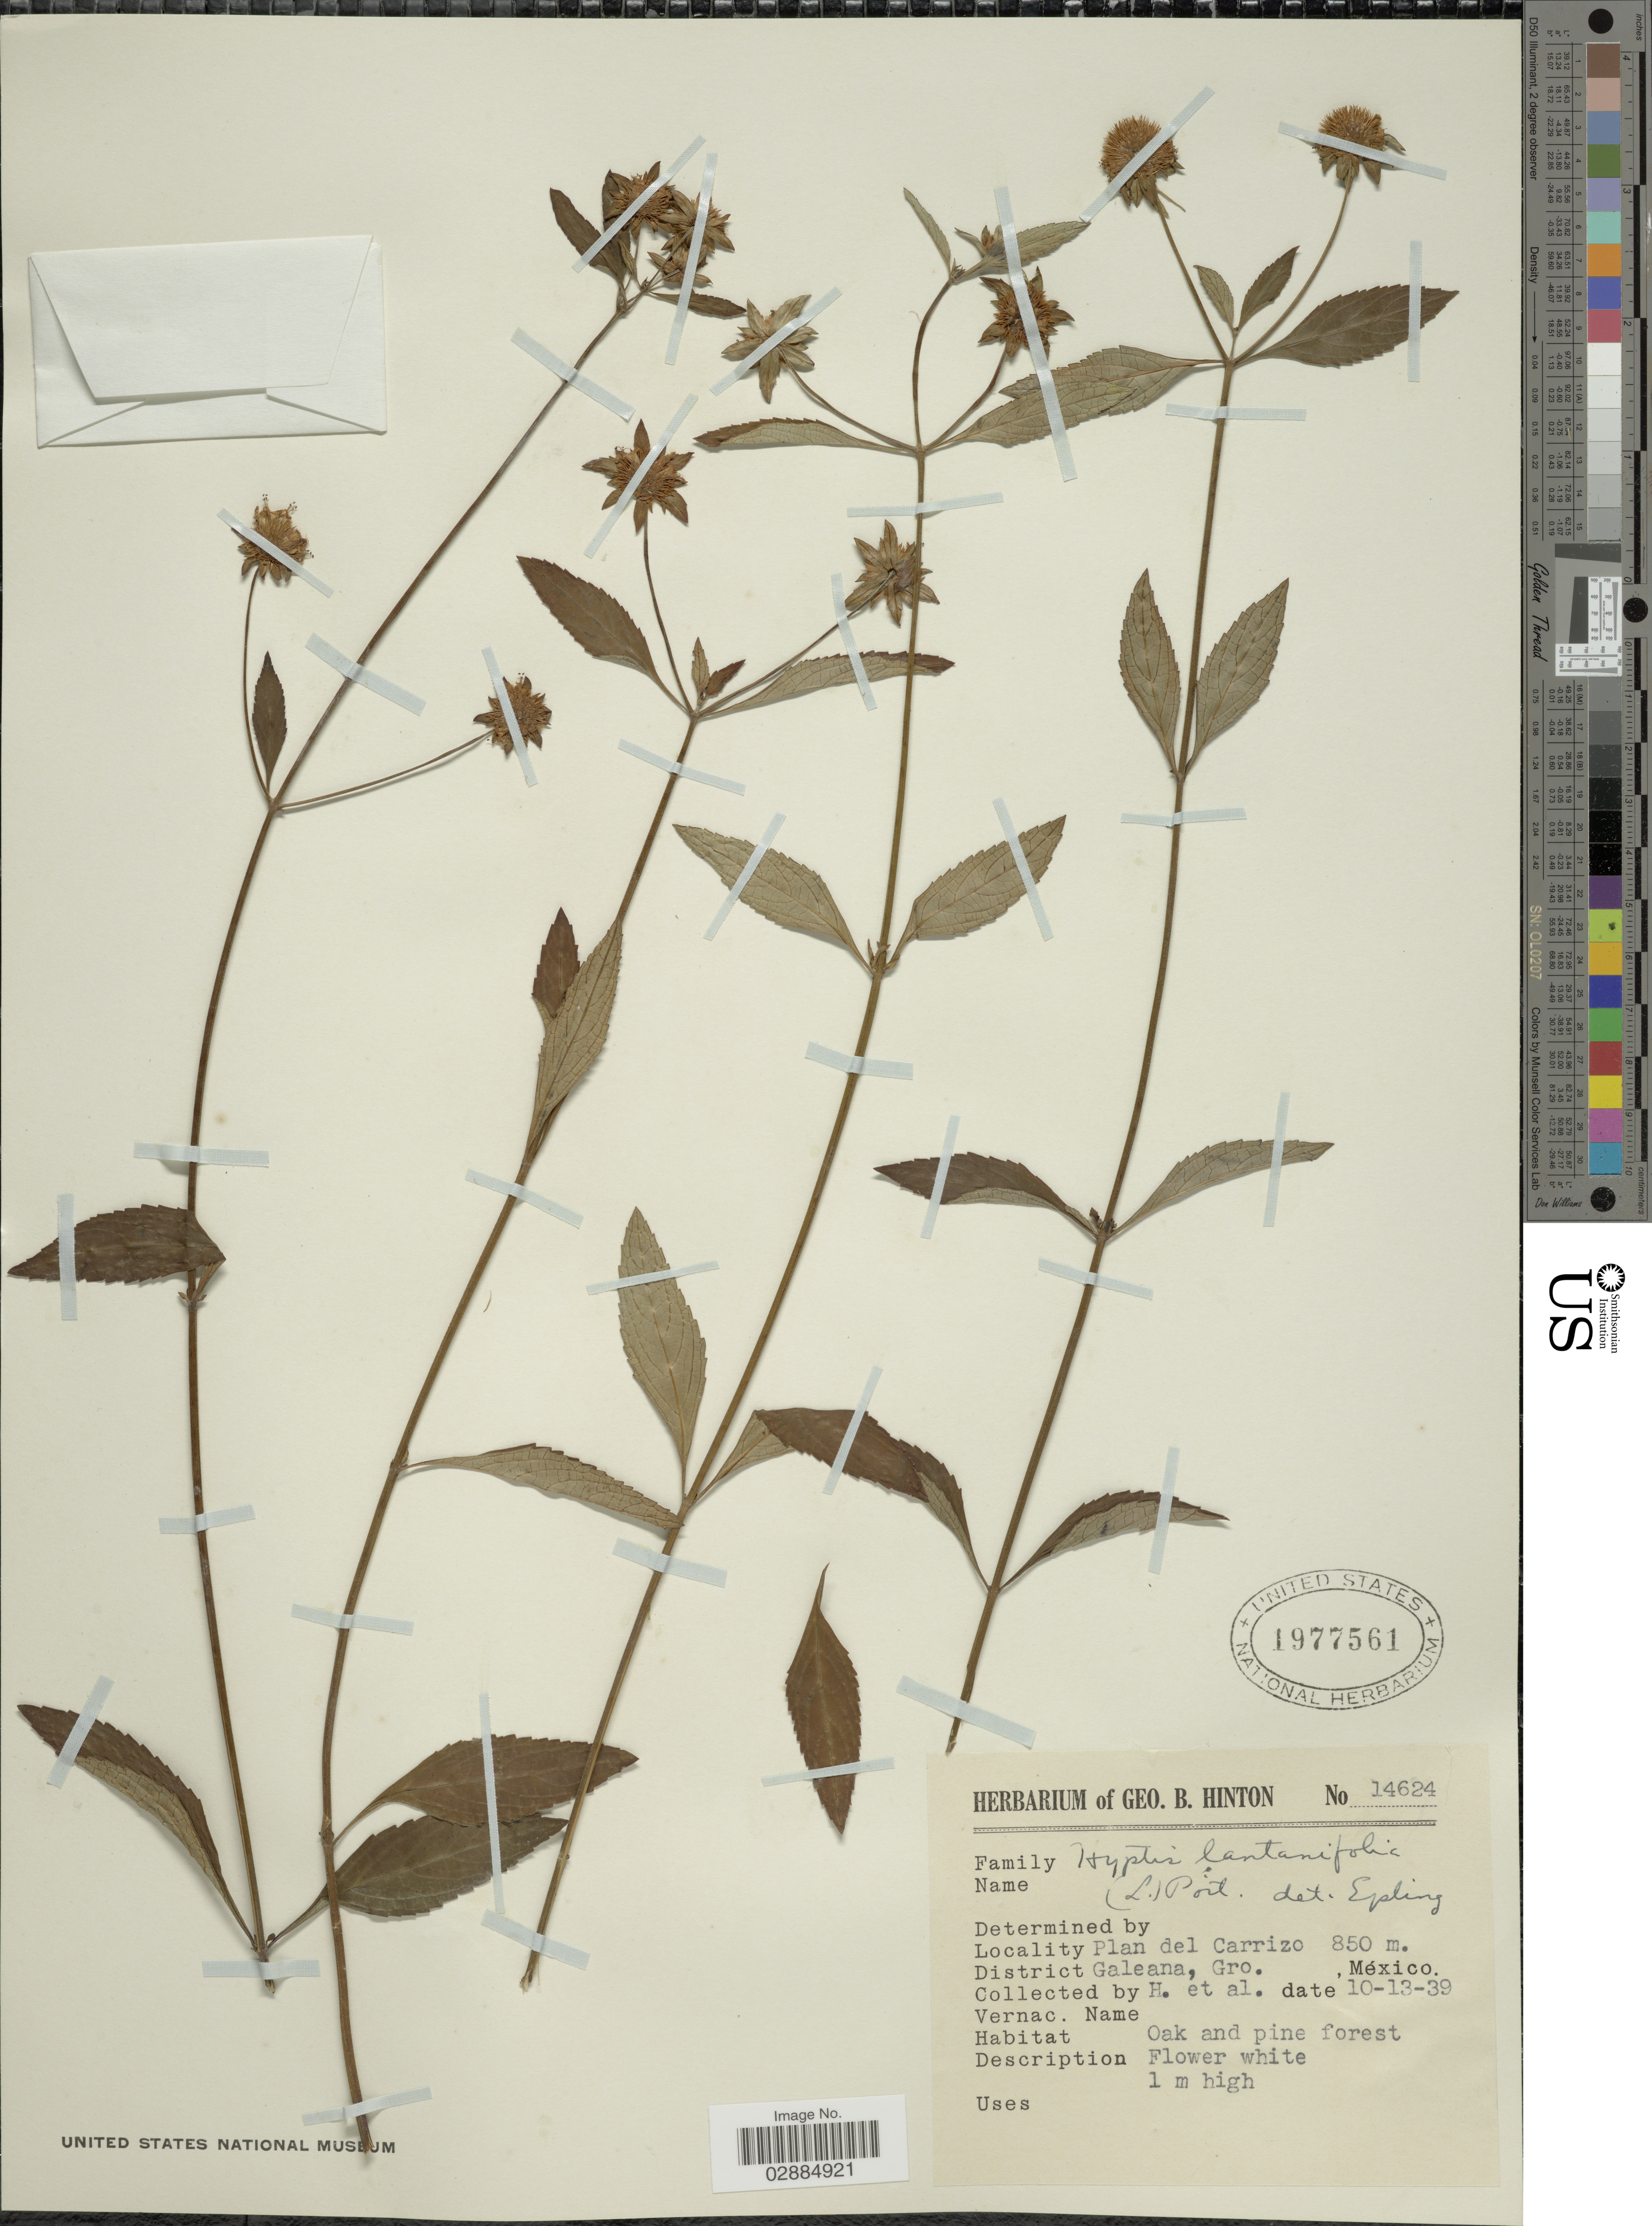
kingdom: Plantae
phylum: Tracheophyta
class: Magnoliopsida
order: Lamiales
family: Lamiaceae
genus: Hyptis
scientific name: Hyptis lantanifolia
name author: Poit.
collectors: G. B. Hinton & et al.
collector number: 14624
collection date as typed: Transcribed d/m/y: 13/10/39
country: Mexico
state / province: Guerrero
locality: Plan del Carrizo, District Galeana, Gro., México.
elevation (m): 850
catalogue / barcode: US 1977561